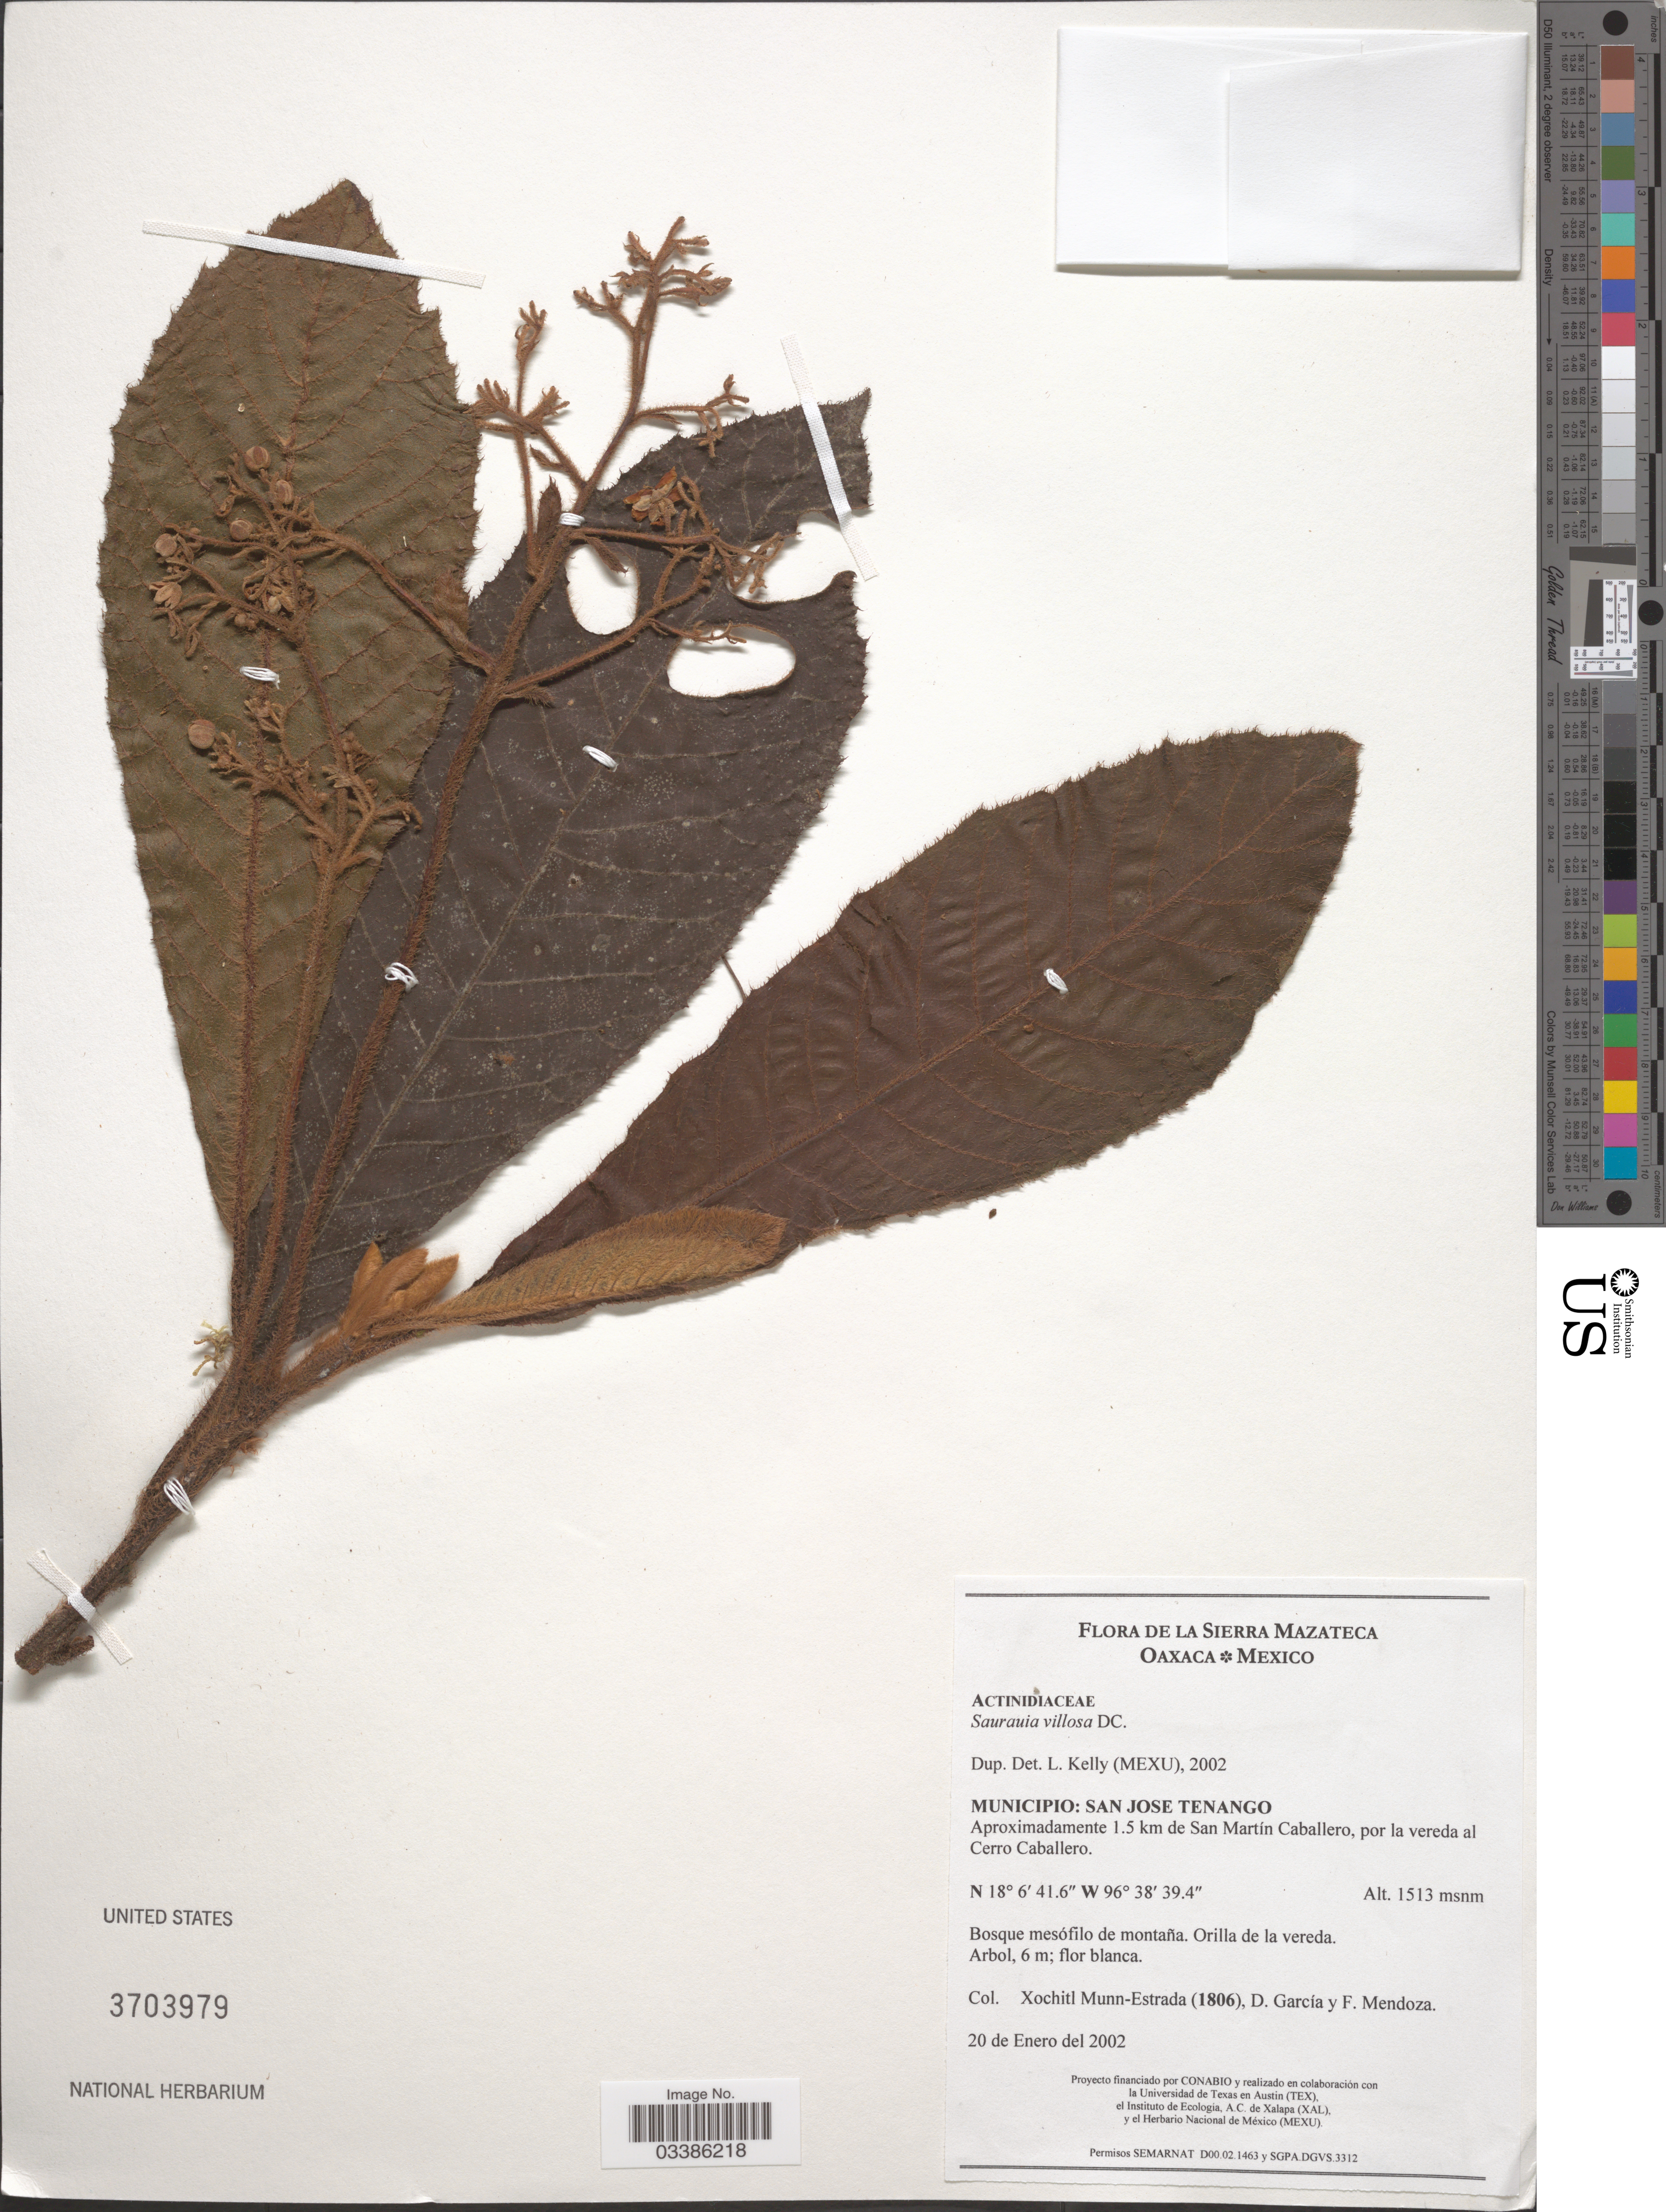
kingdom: Plantae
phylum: Tracheophyta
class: Magnoliopsida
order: Ericales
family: Actinidiaceae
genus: Saurauia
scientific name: Saurauia villosa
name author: DC.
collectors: X. Munn-Estrada, D. García & F. Mendoza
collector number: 1806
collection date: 2002-01-20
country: Mexico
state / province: Oaxaca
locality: Sierra Mazateca. Municipio: San Jose Tenango. Aproximadamente 1.5 km de San Martín Caballero, por la vereda al Cerro Caballero.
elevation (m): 1513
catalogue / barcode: US 3703979